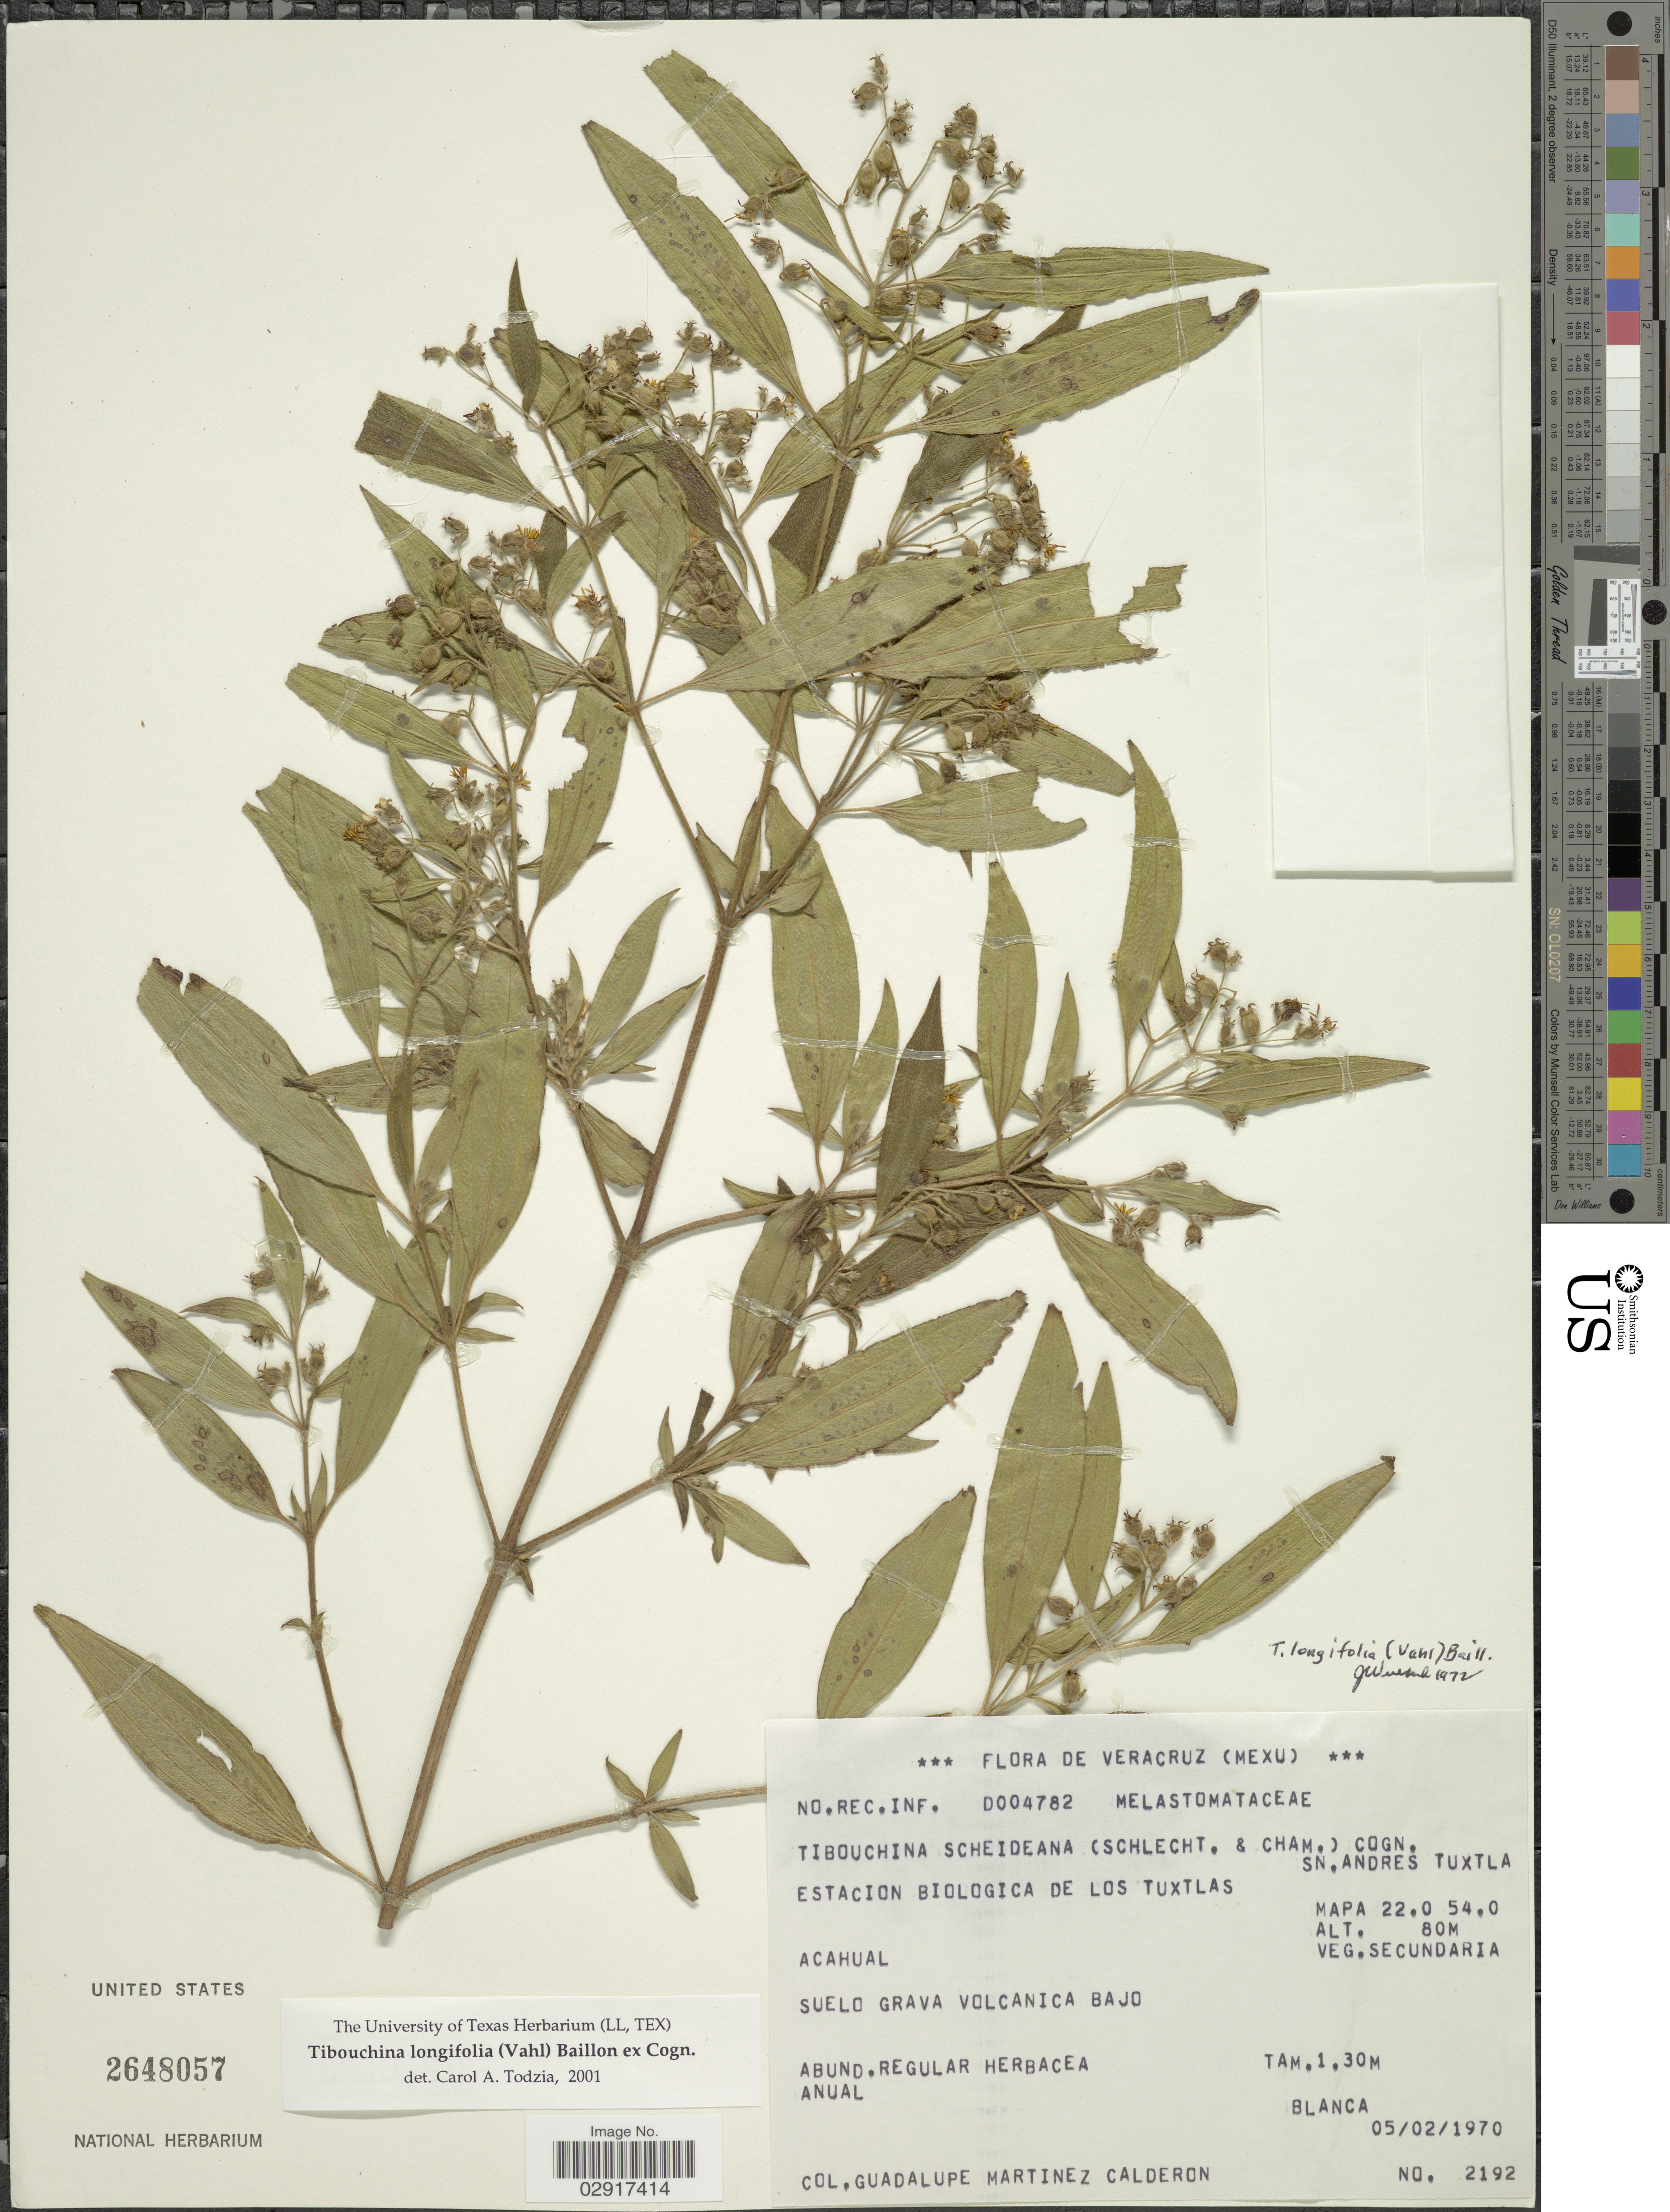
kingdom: Plantae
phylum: Tracheophyta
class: Magnoliopsida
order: Myrtales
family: Melastomataceae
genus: Chaetogastra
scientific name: Chaetogastra longifolia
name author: (Vahl) DC.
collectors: G. Martinez-C.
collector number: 2192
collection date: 1970-02-05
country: Mexico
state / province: Veracruz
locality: Veracruz. Estacion Biologica de Los Tuxtlas. Mapa 22.0 54.0. Acahual. Suelo Grava Volcanica Bajo.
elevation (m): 80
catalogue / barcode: US 2648057